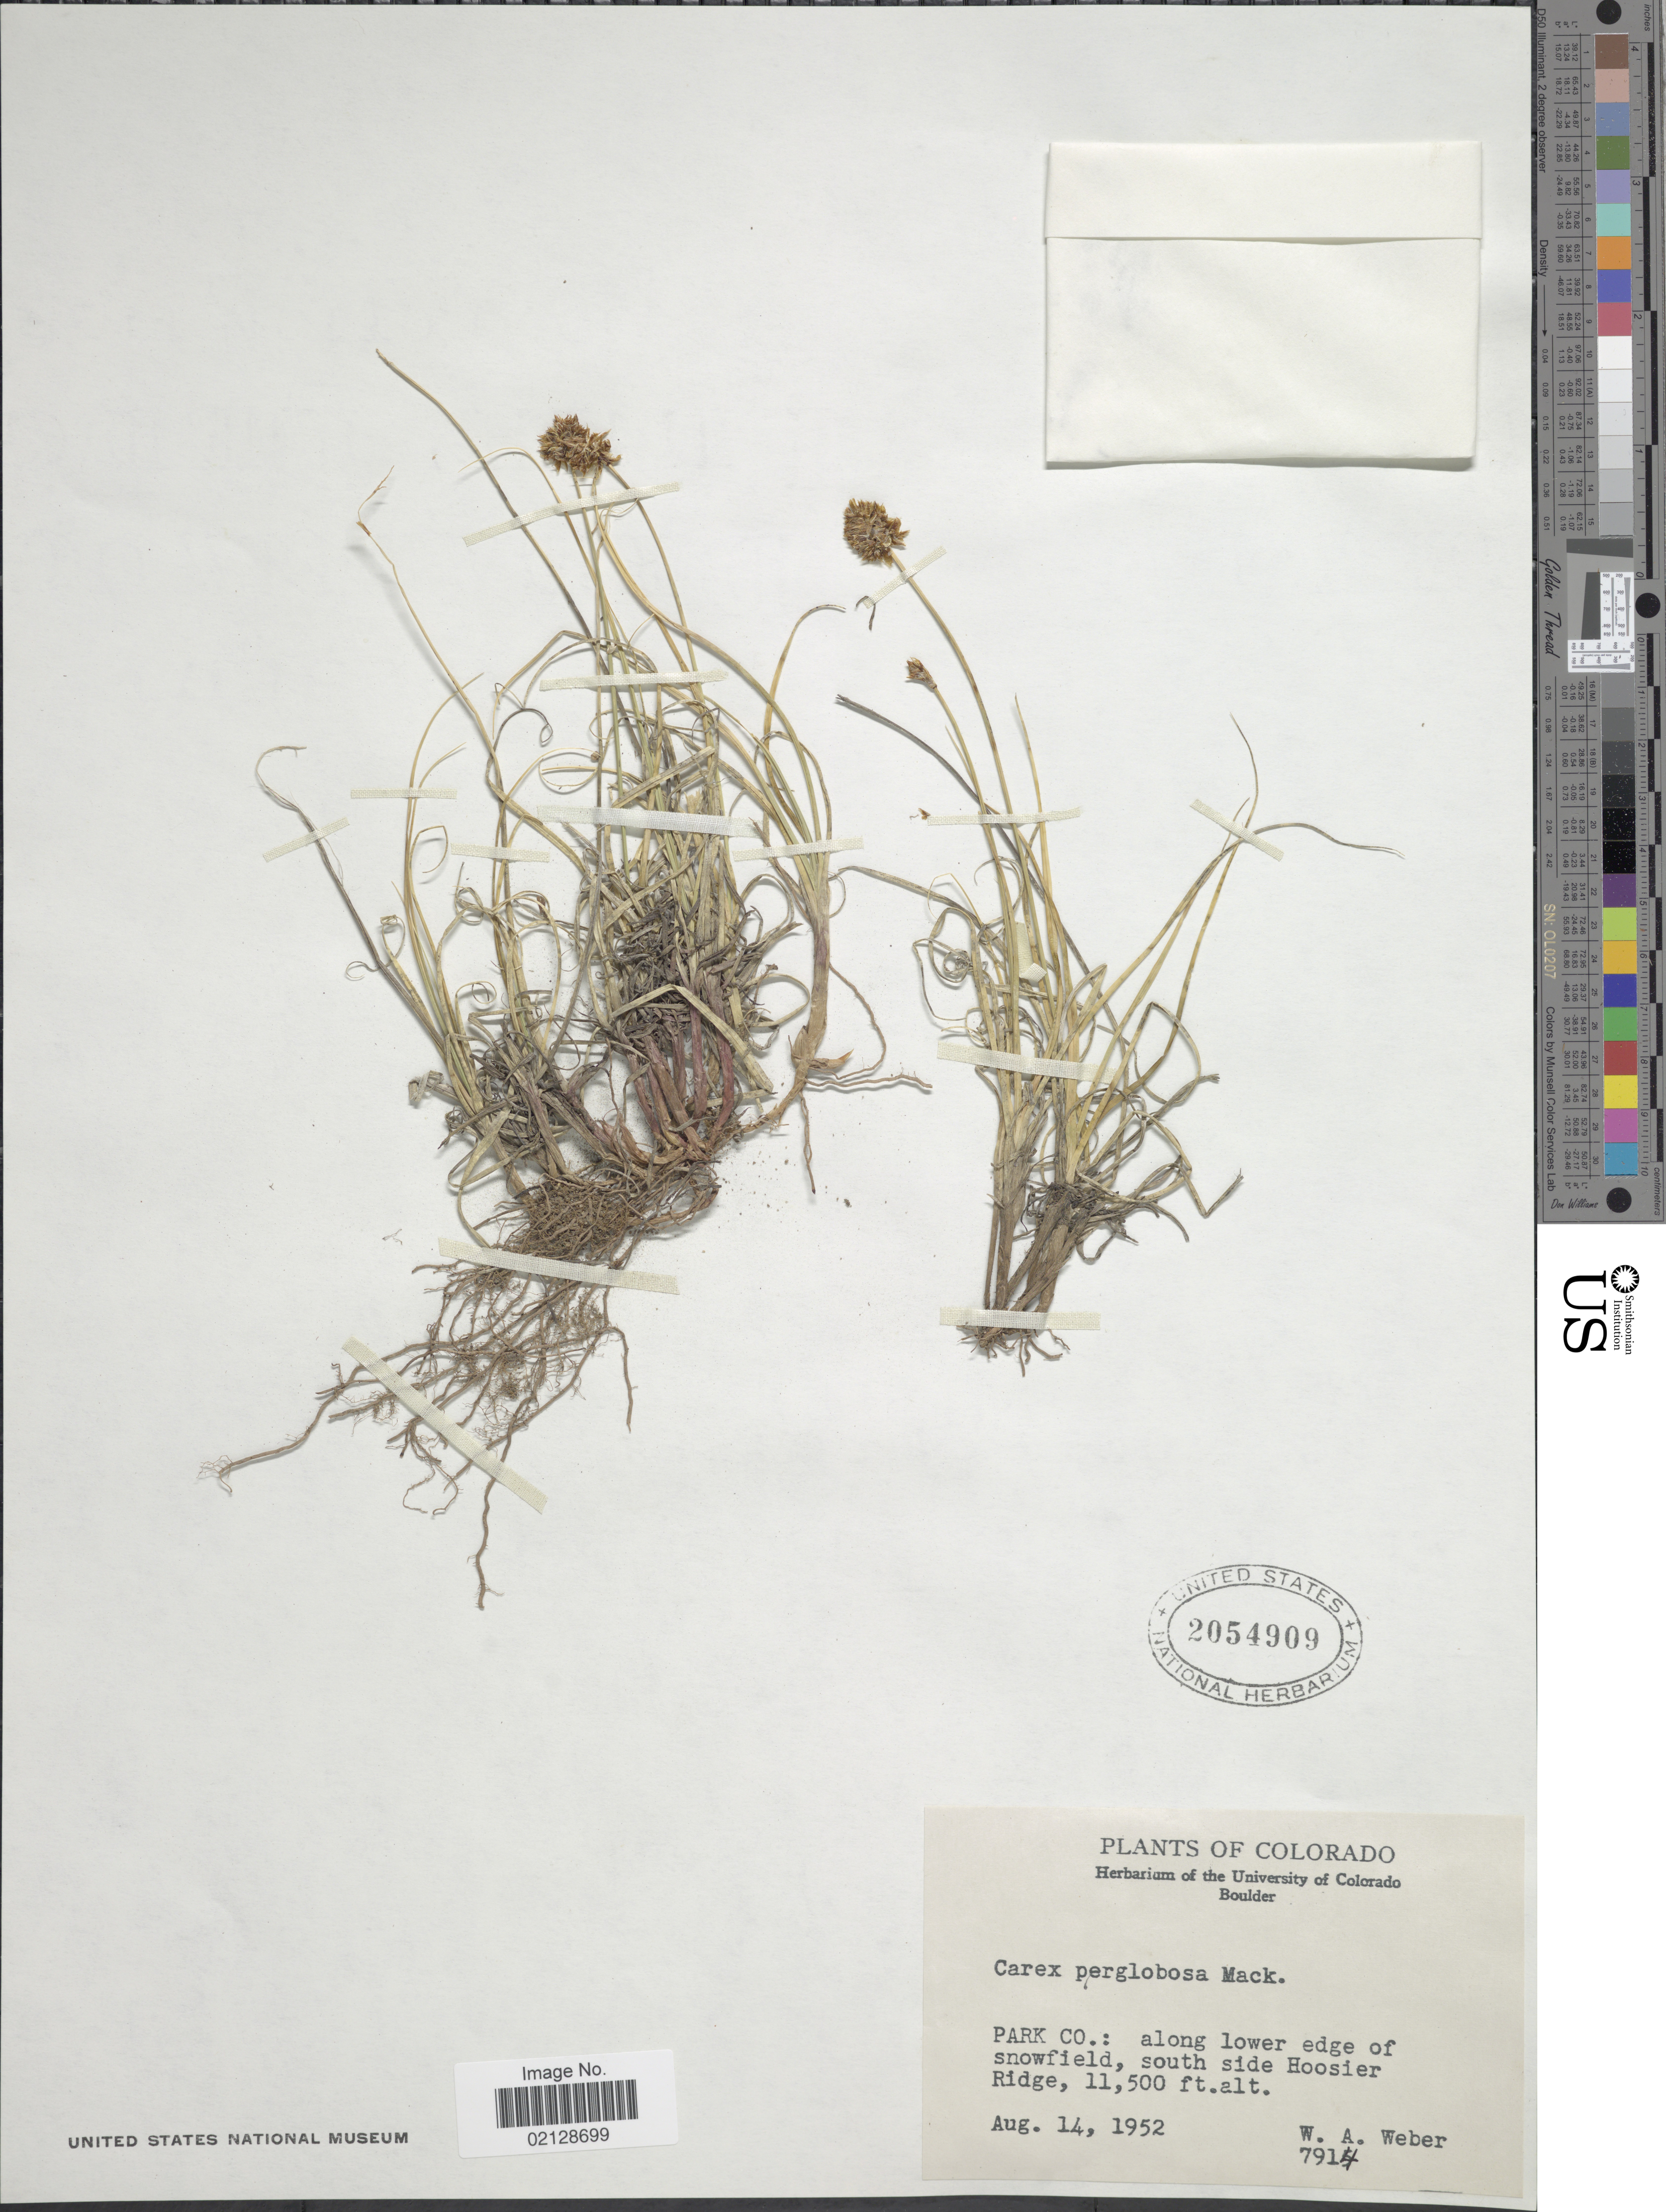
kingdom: Plantae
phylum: Tracheophyta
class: Liliopsida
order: Poales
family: Cyperaceae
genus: Carex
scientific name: Carex perglobosa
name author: Mack.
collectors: W. A. Weber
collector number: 7914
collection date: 1952-08-14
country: United States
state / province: Colorado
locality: Park Co.: along lower edge of snowfield, south side Hoosier Ridge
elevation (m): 3505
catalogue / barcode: US 2054909